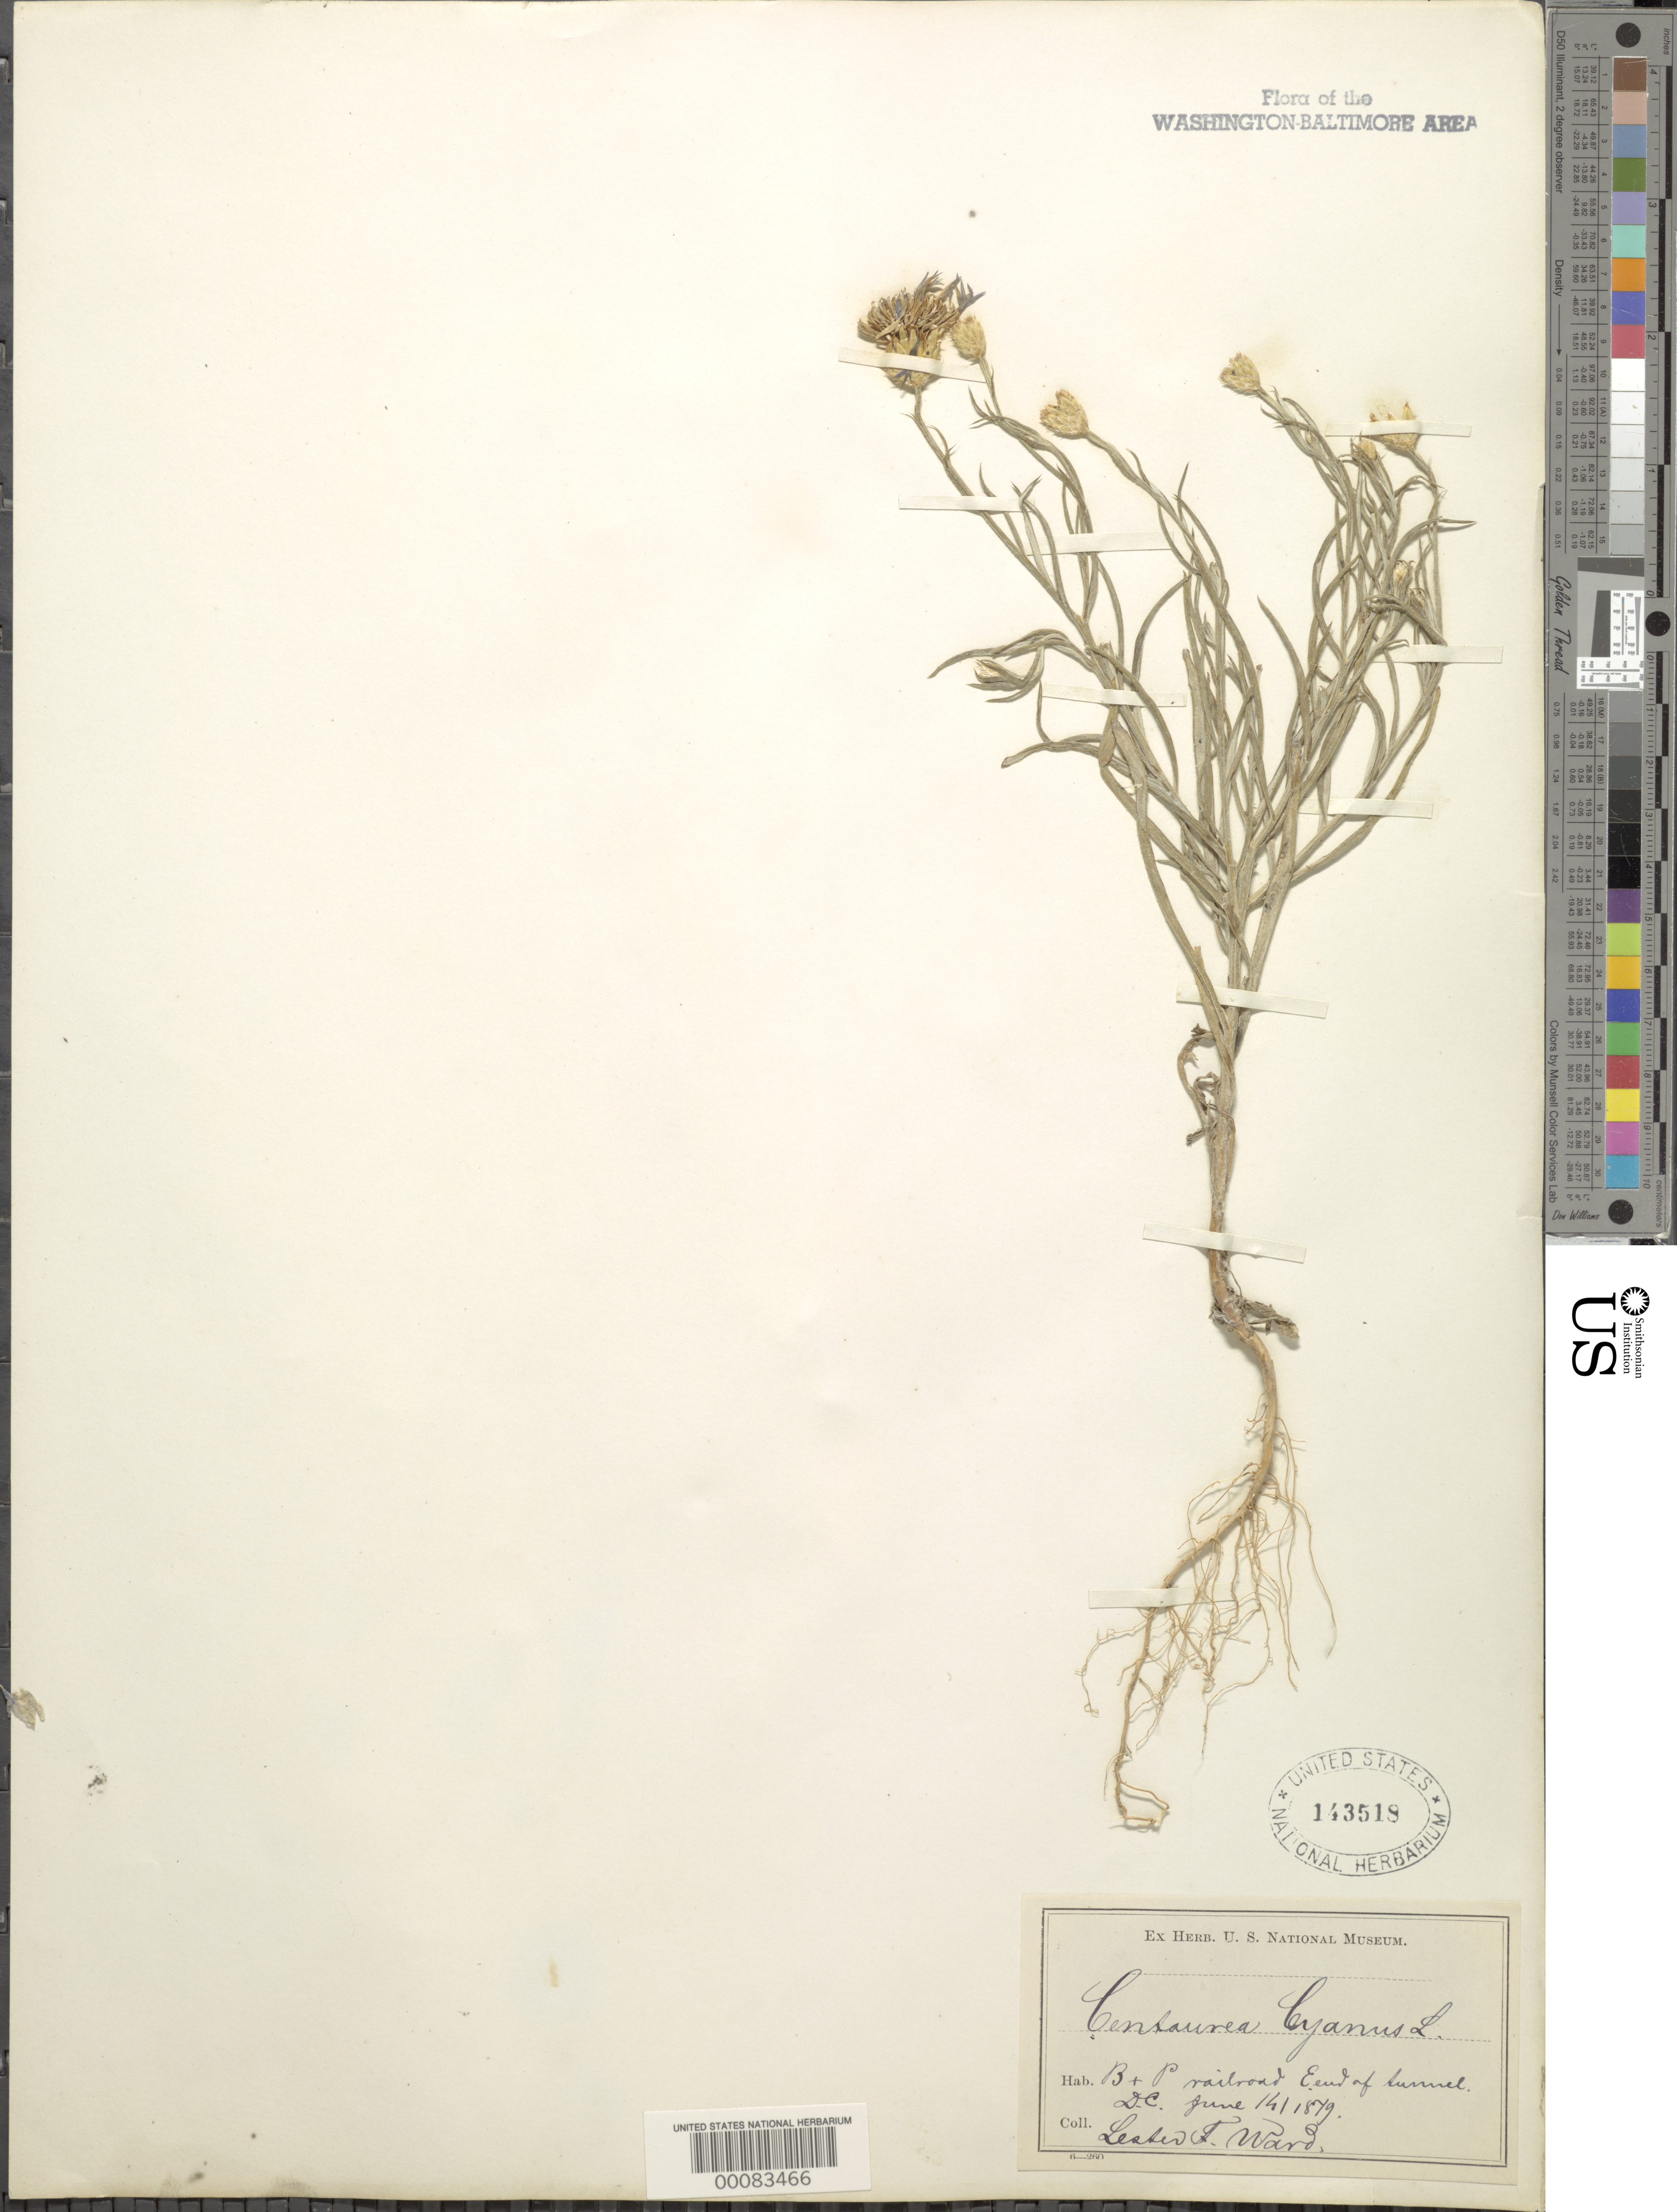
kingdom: Plantae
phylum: Tracheophyta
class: Magnoliopsida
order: Asterales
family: Asteraceae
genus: Centaurea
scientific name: Centaurea cyanus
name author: L.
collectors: L. F. Ward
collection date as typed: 14 Jun 1879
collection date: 1879-06-14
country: United States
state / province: District of Columbia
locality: B&O Railroad end of Tunnel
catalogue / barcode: US 143518